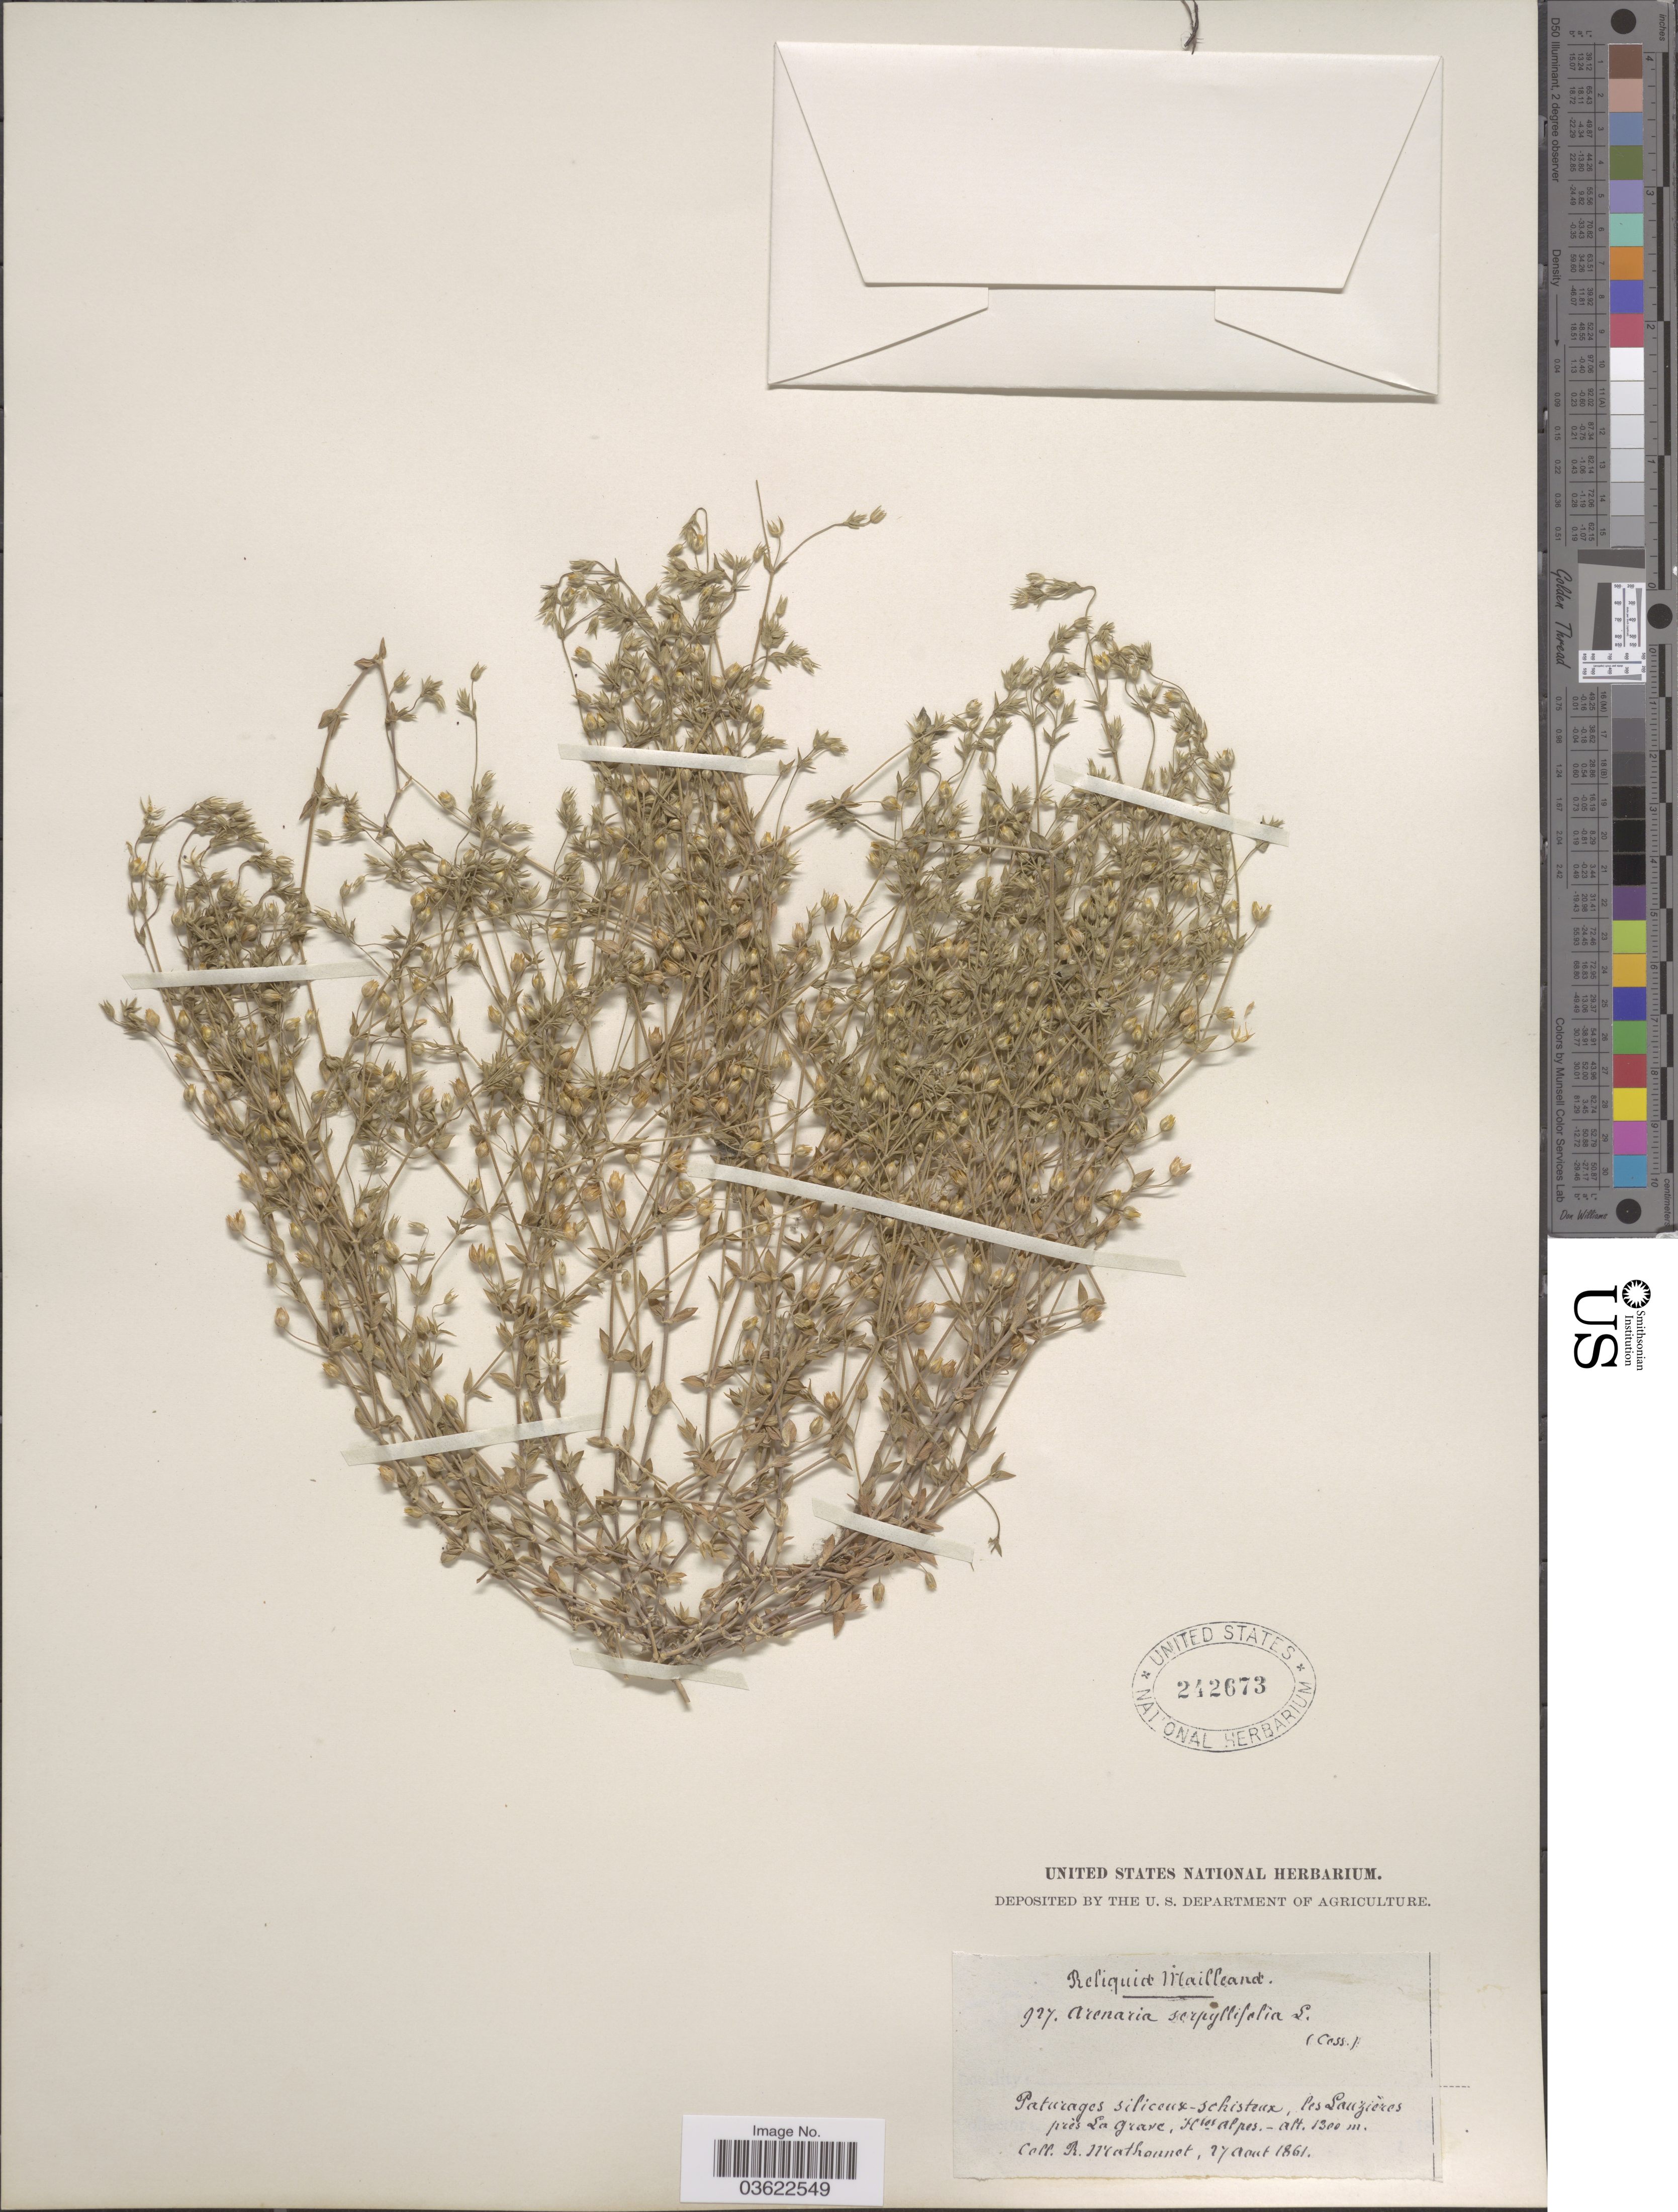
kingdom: Plantae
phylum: Tracheophyta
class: Magnoliopsida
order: Caryophyllales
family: Caryophyllaceae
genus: Arenaria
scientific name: Arenaria serpyllifolia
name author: L.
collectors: R. Mathonnet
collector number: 927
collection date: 1861-08-27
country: France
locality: Les Lauzières près La Grave, Htes Alpes.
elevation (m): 1300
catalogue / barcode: US 242673